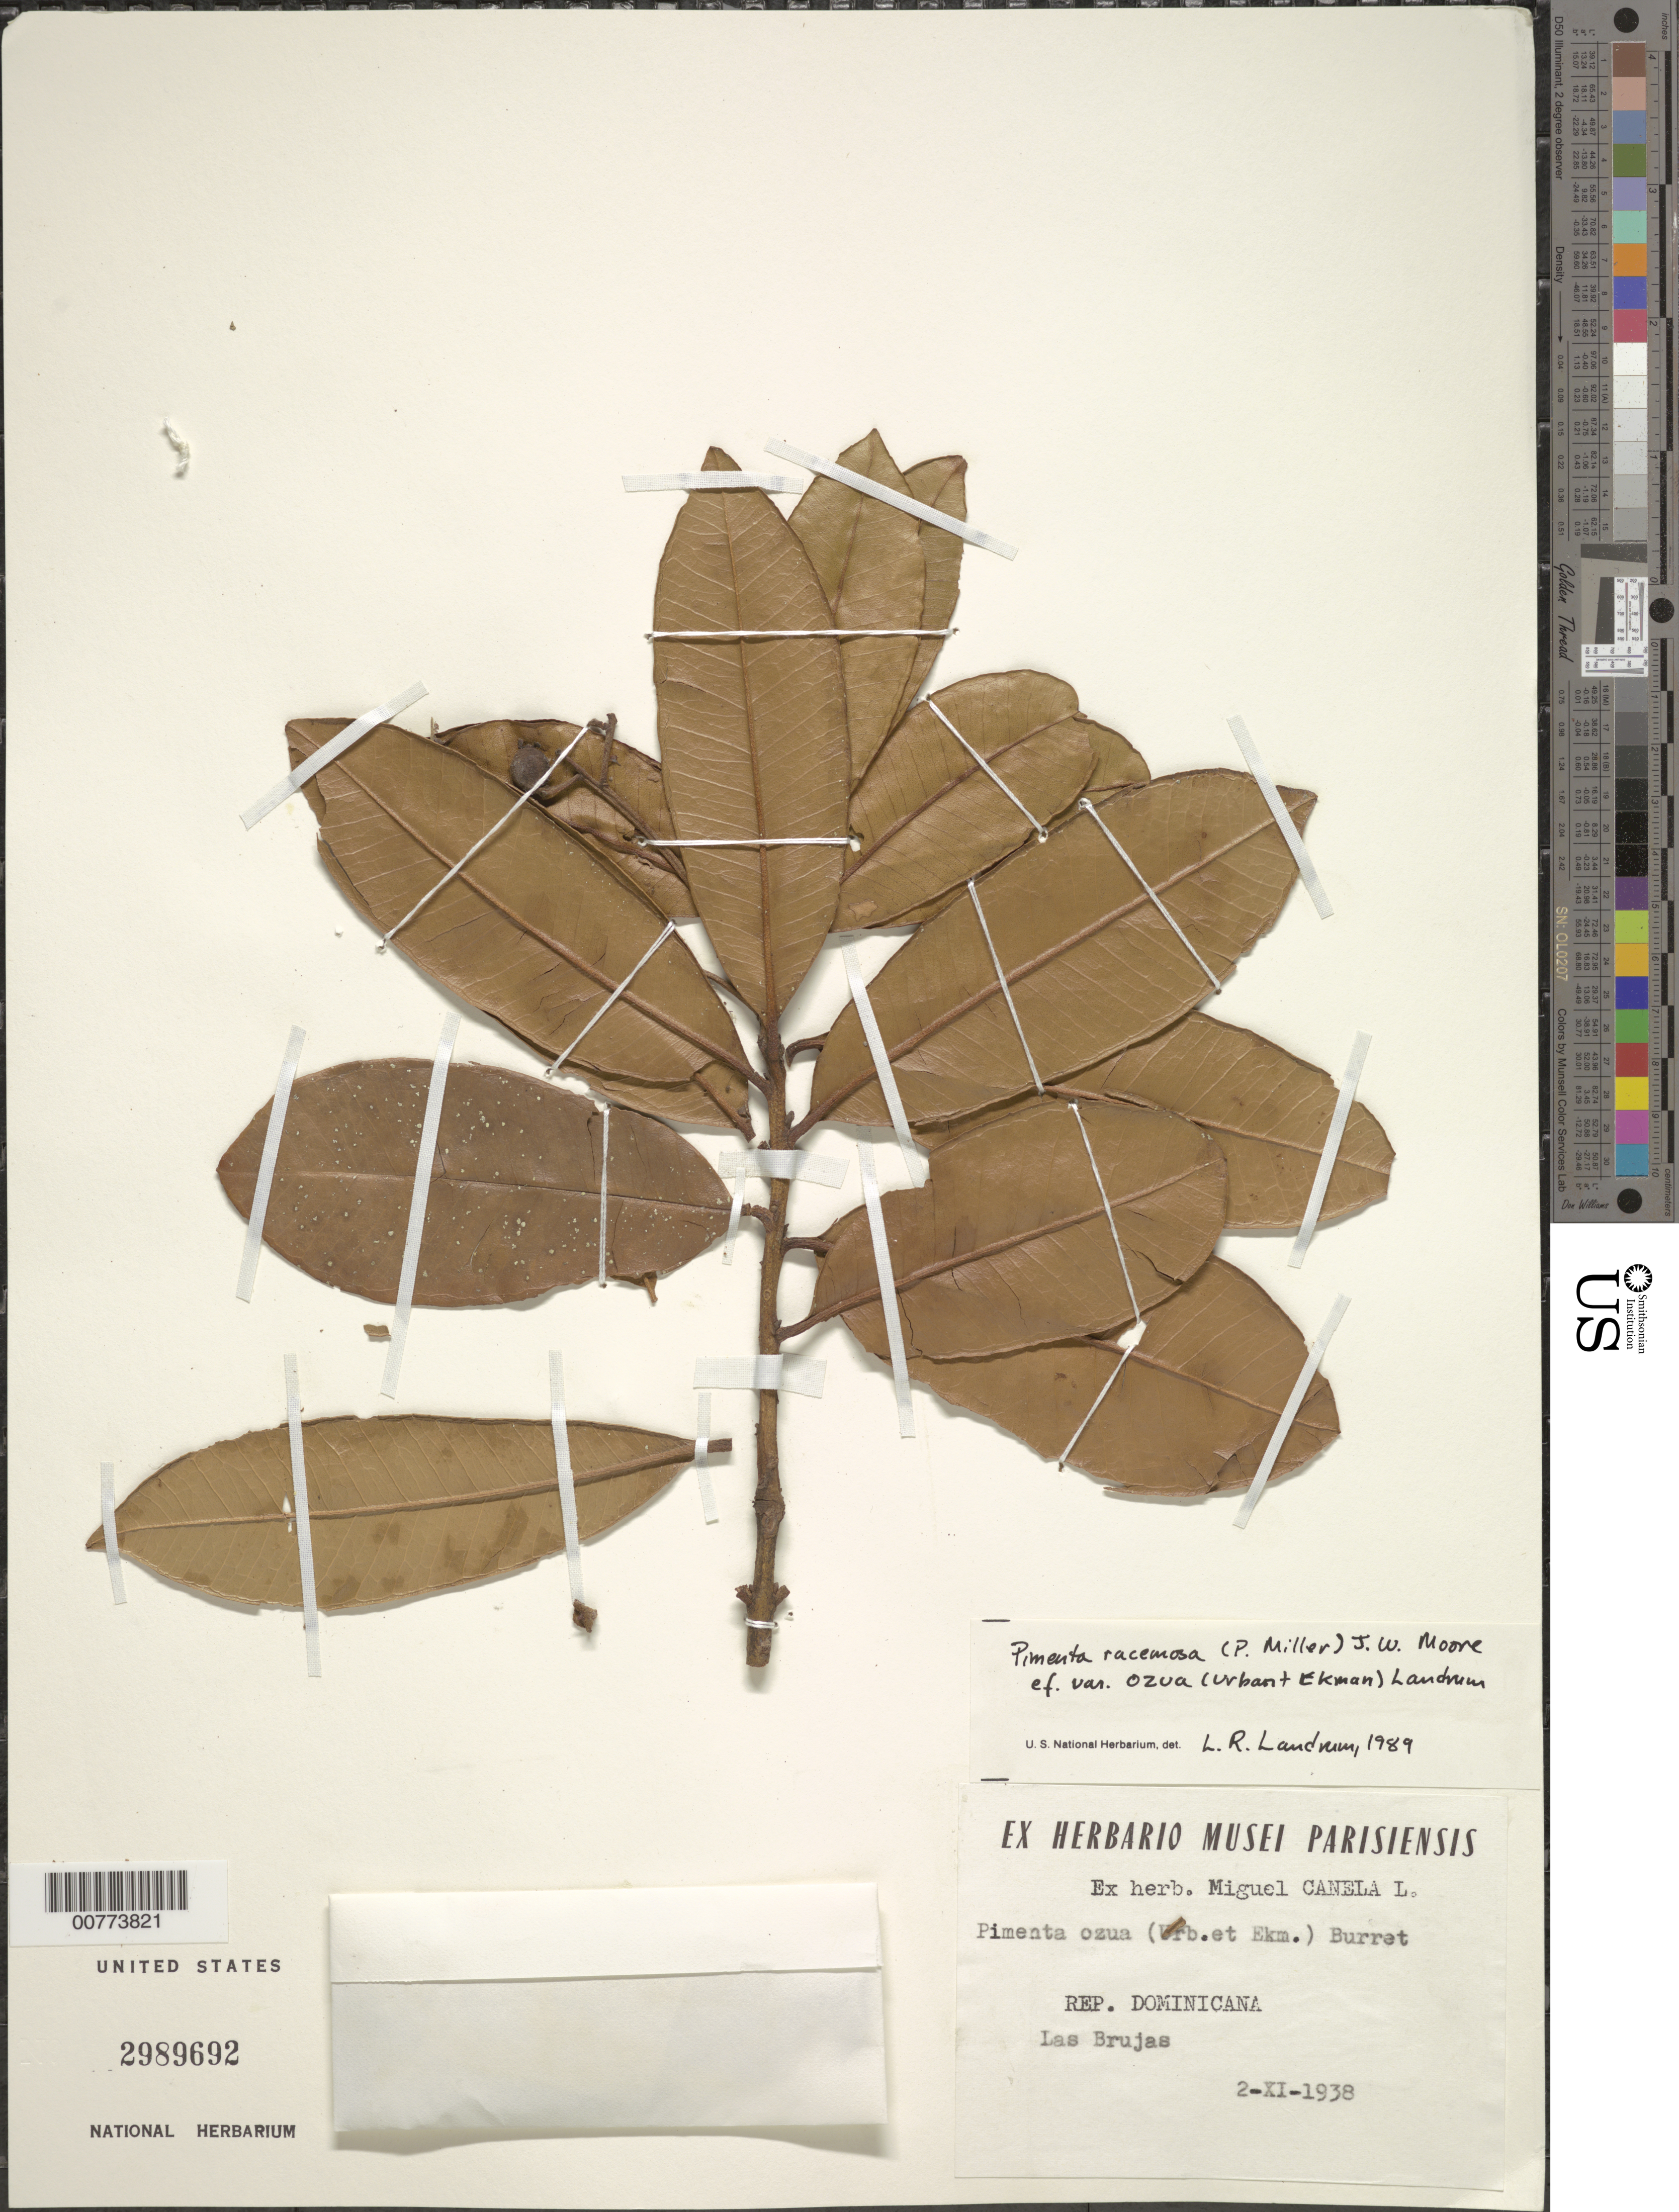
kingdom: Plantae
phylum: Tracheophyta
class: Magnoliopsida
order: Myrtales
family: Myrtaceae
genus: Pimenta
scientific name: Pimenta racemosa var. ozua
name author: (Urb. & Ekman) Landrum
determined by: Landrum, L. R.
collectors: M. Canela Lazaro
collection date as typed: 02 Nov 1938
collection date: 1938-11-02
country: Dominican Republic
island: Hispaniola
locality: Las Brujas.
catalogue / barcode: US 2989692